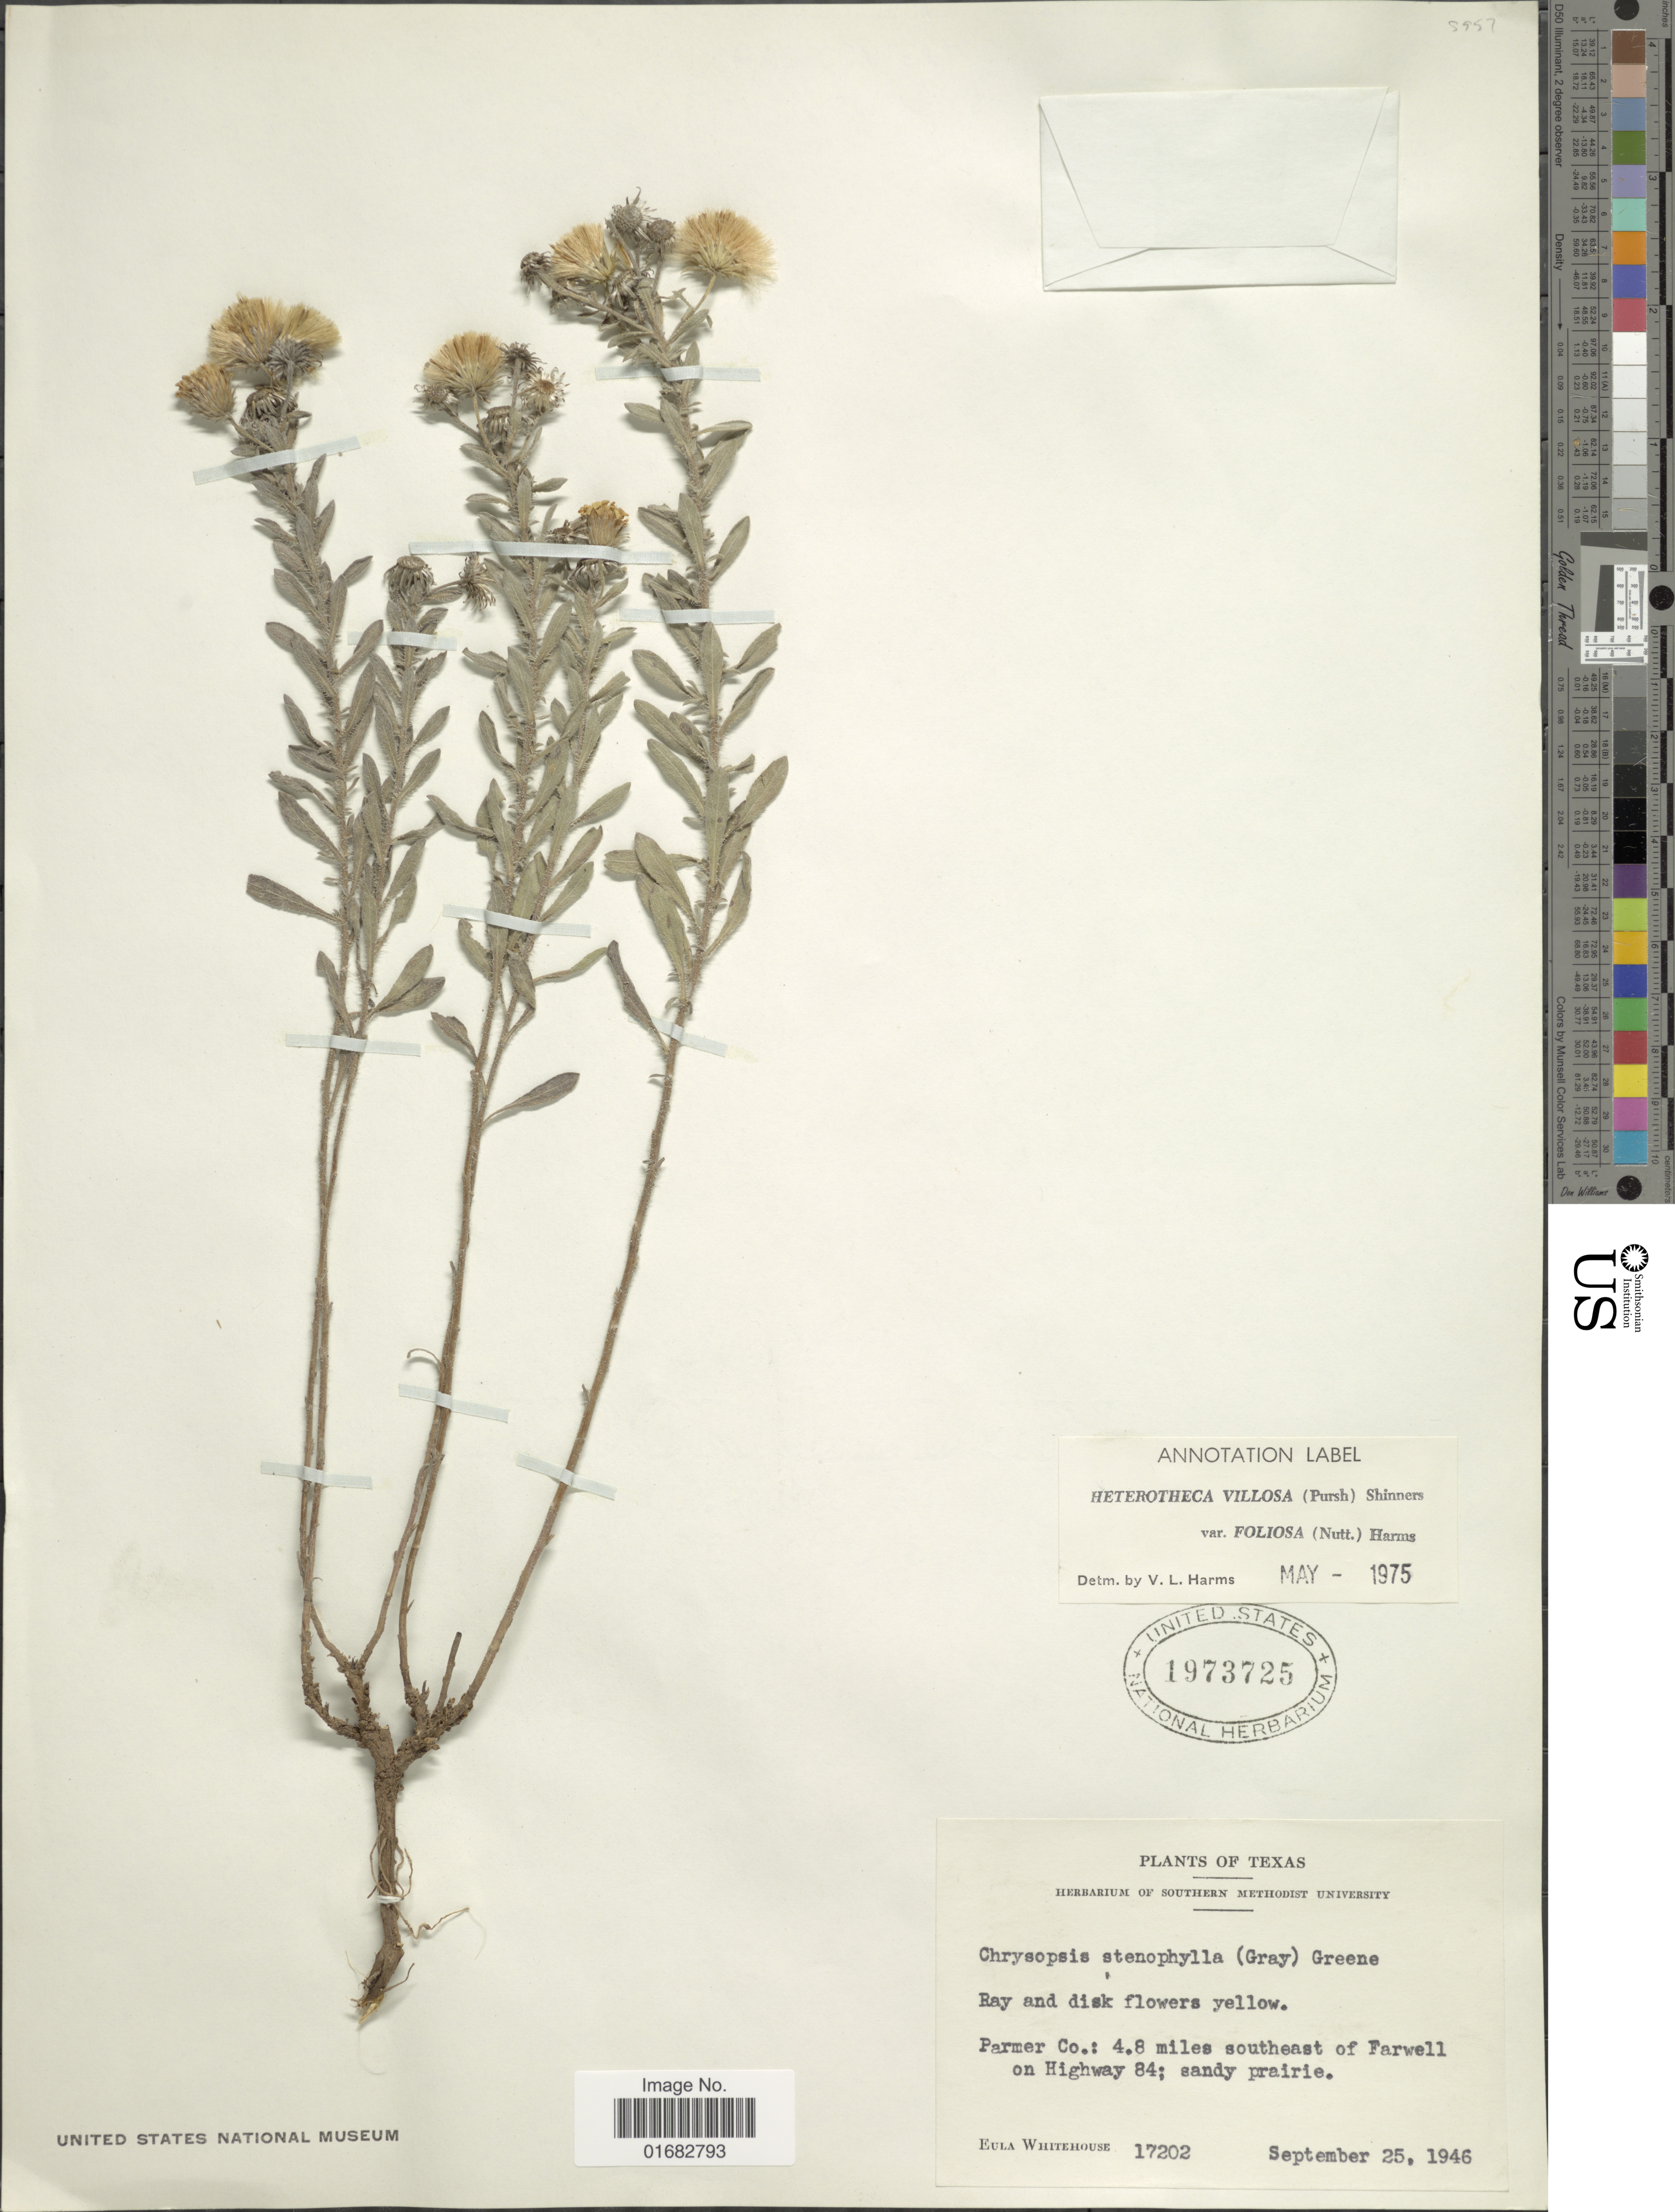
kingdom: Plantae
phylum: Tracheophyta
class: Magnoliopsida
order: Asterales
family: Asteraceae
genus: Heterotheca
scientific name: Heterotheca villosa var. foliosa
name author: (Nutt.) V.L. Harms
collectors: E. Whitehouse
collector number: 17202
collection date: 1946-09-25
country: United States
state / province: Texas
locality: Parmer Co.: 4.8 miles southeast of Farwell on Highway 84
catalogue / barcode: US 1973725